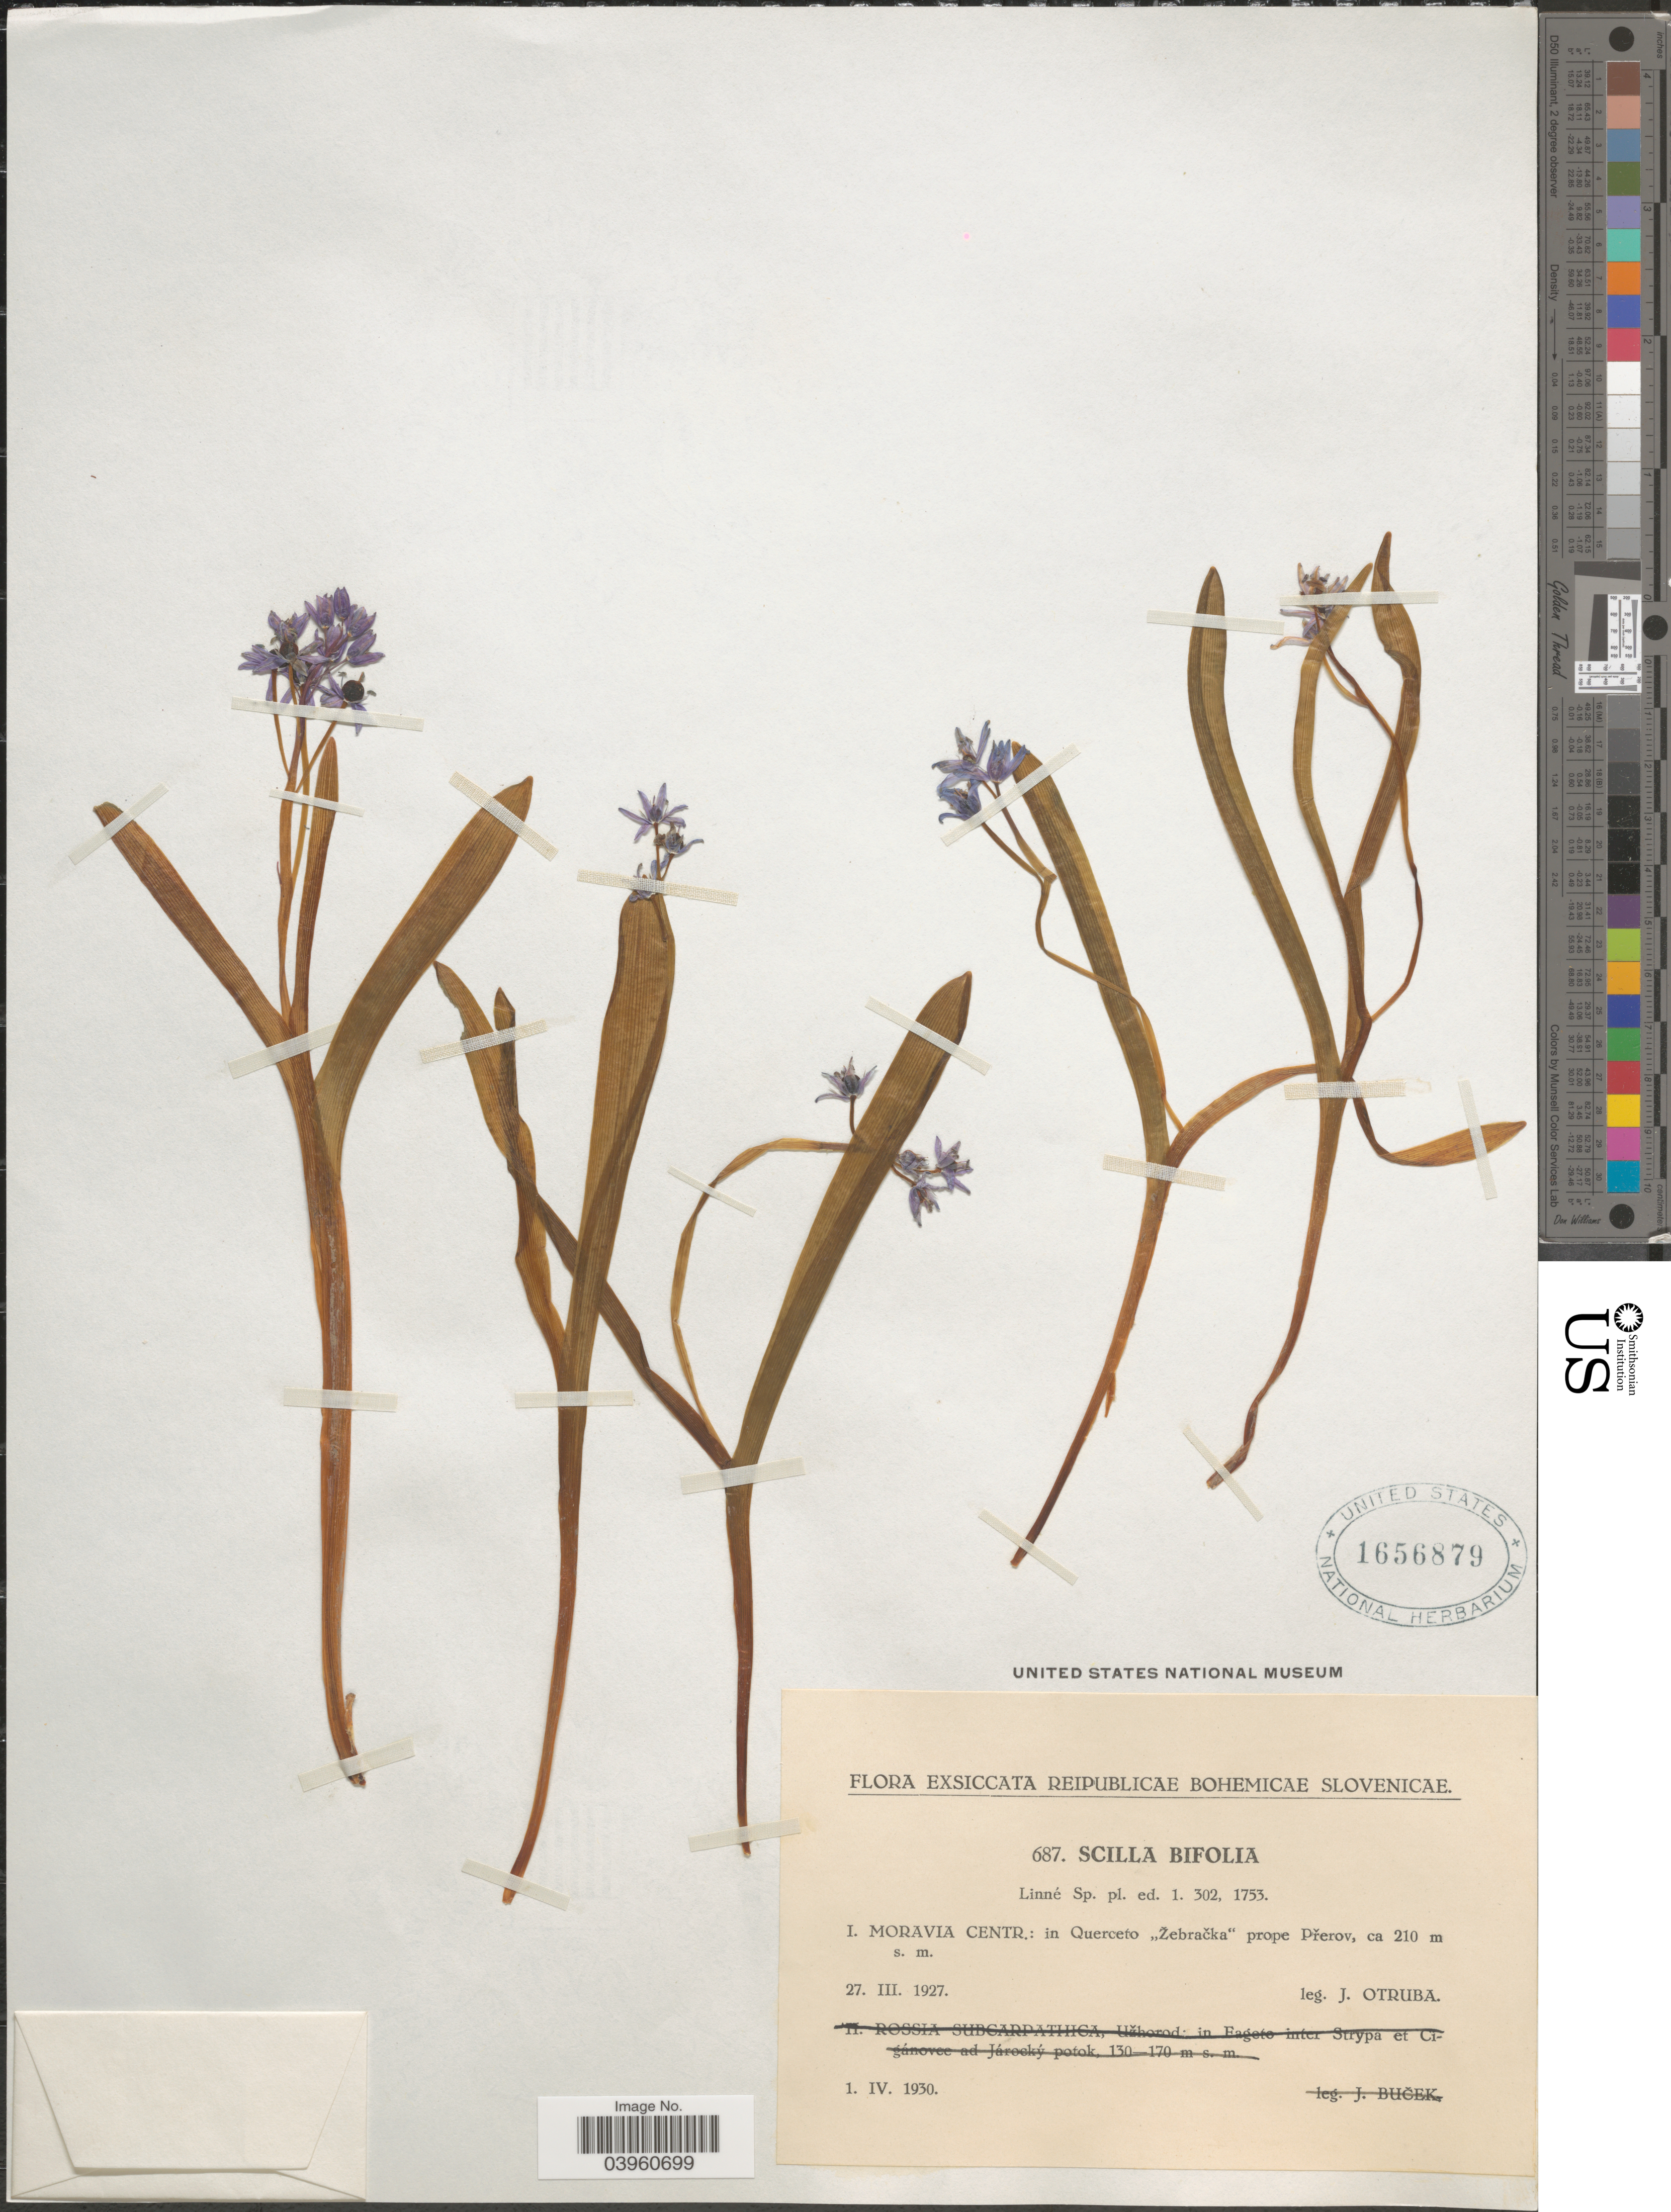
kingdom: Plantae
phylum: Tracheophyta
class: Liliopsida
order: Asparagales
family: Asparagaceae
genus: Scilla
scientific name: Scilla bifolia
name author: L.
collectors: J. Otruba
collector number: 687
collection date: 1927-03-27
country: Czechia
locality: Reipublicae Bohemicae Slovenicae. Moravia Centr.: in Querceto "Žebračka" prope Přerov.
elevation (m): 210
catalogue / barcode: US 1656879